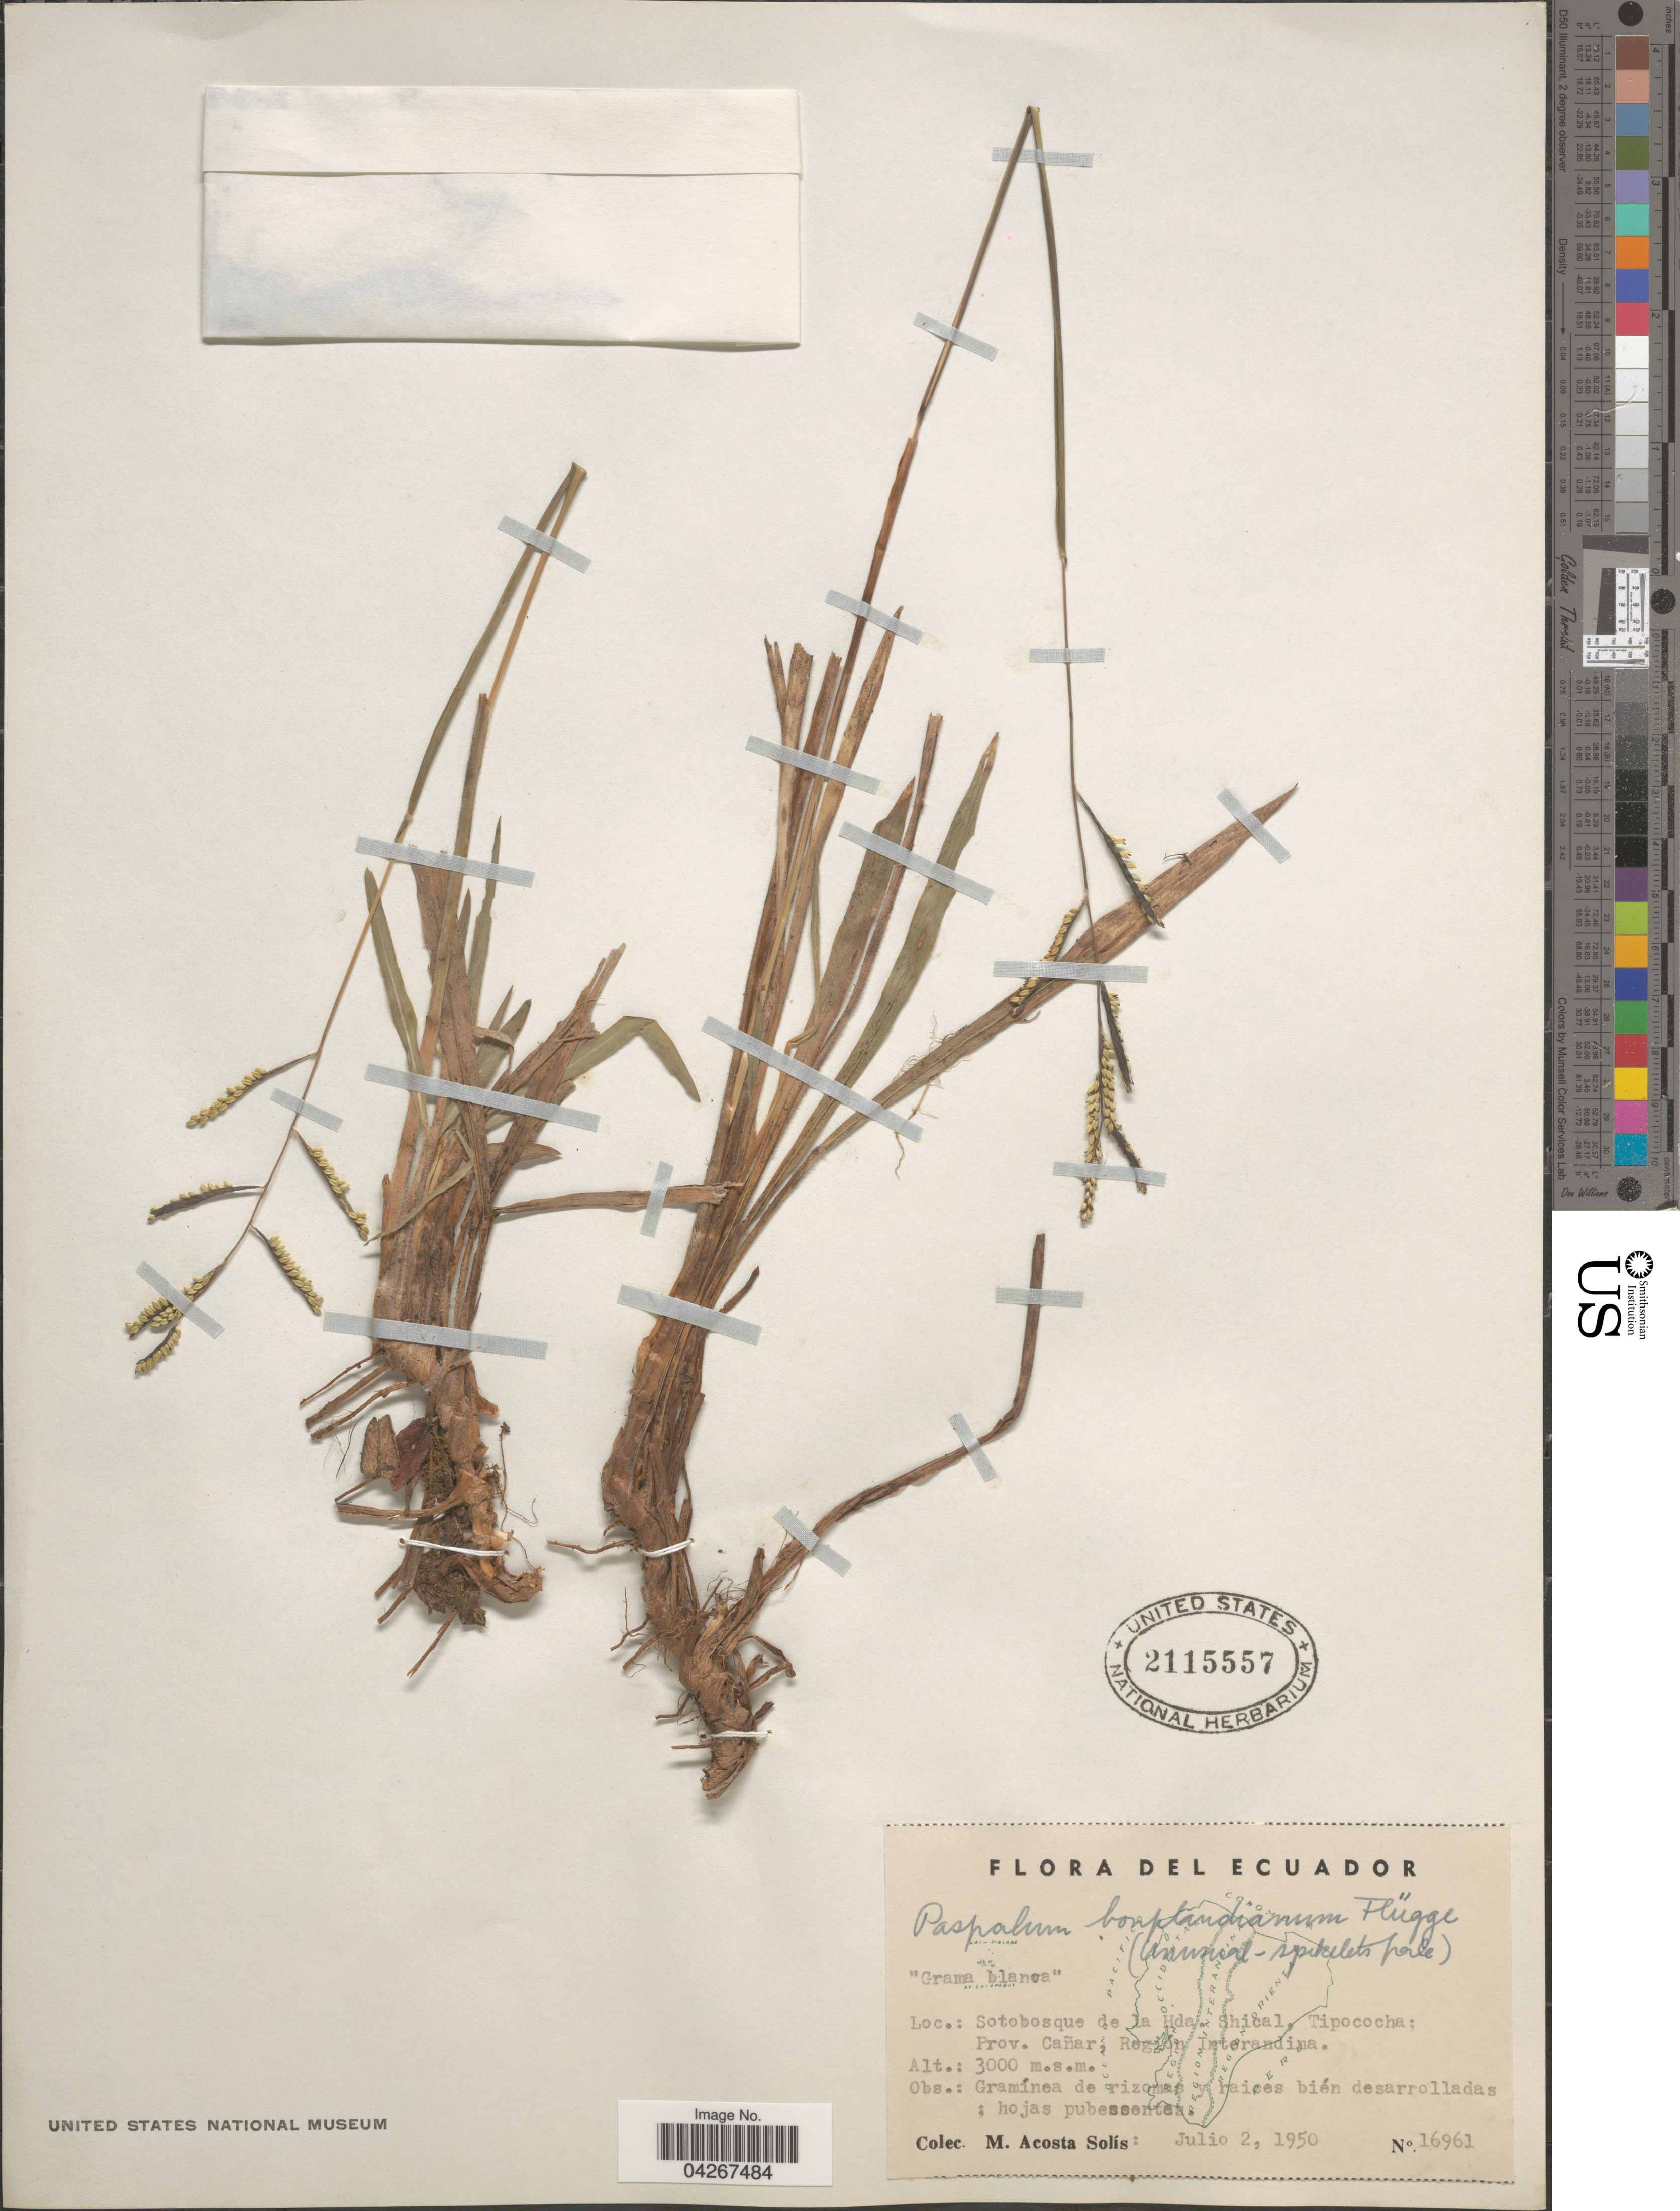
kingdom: Plantae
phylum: Tracheophyta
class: Liliopsida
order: Poales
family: Poaceae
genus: Paspalum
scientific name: Paspalum bonplandianum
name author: Flüggé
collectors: M. Acosta Solis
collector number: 16961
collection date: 1950-07-02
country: Ecuador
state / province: Cañar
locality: Sotobosque de la Hda. Shical, Tipococha; Prov. Cañar, Región Interandina.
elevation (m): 3000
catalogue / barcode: US 2115557